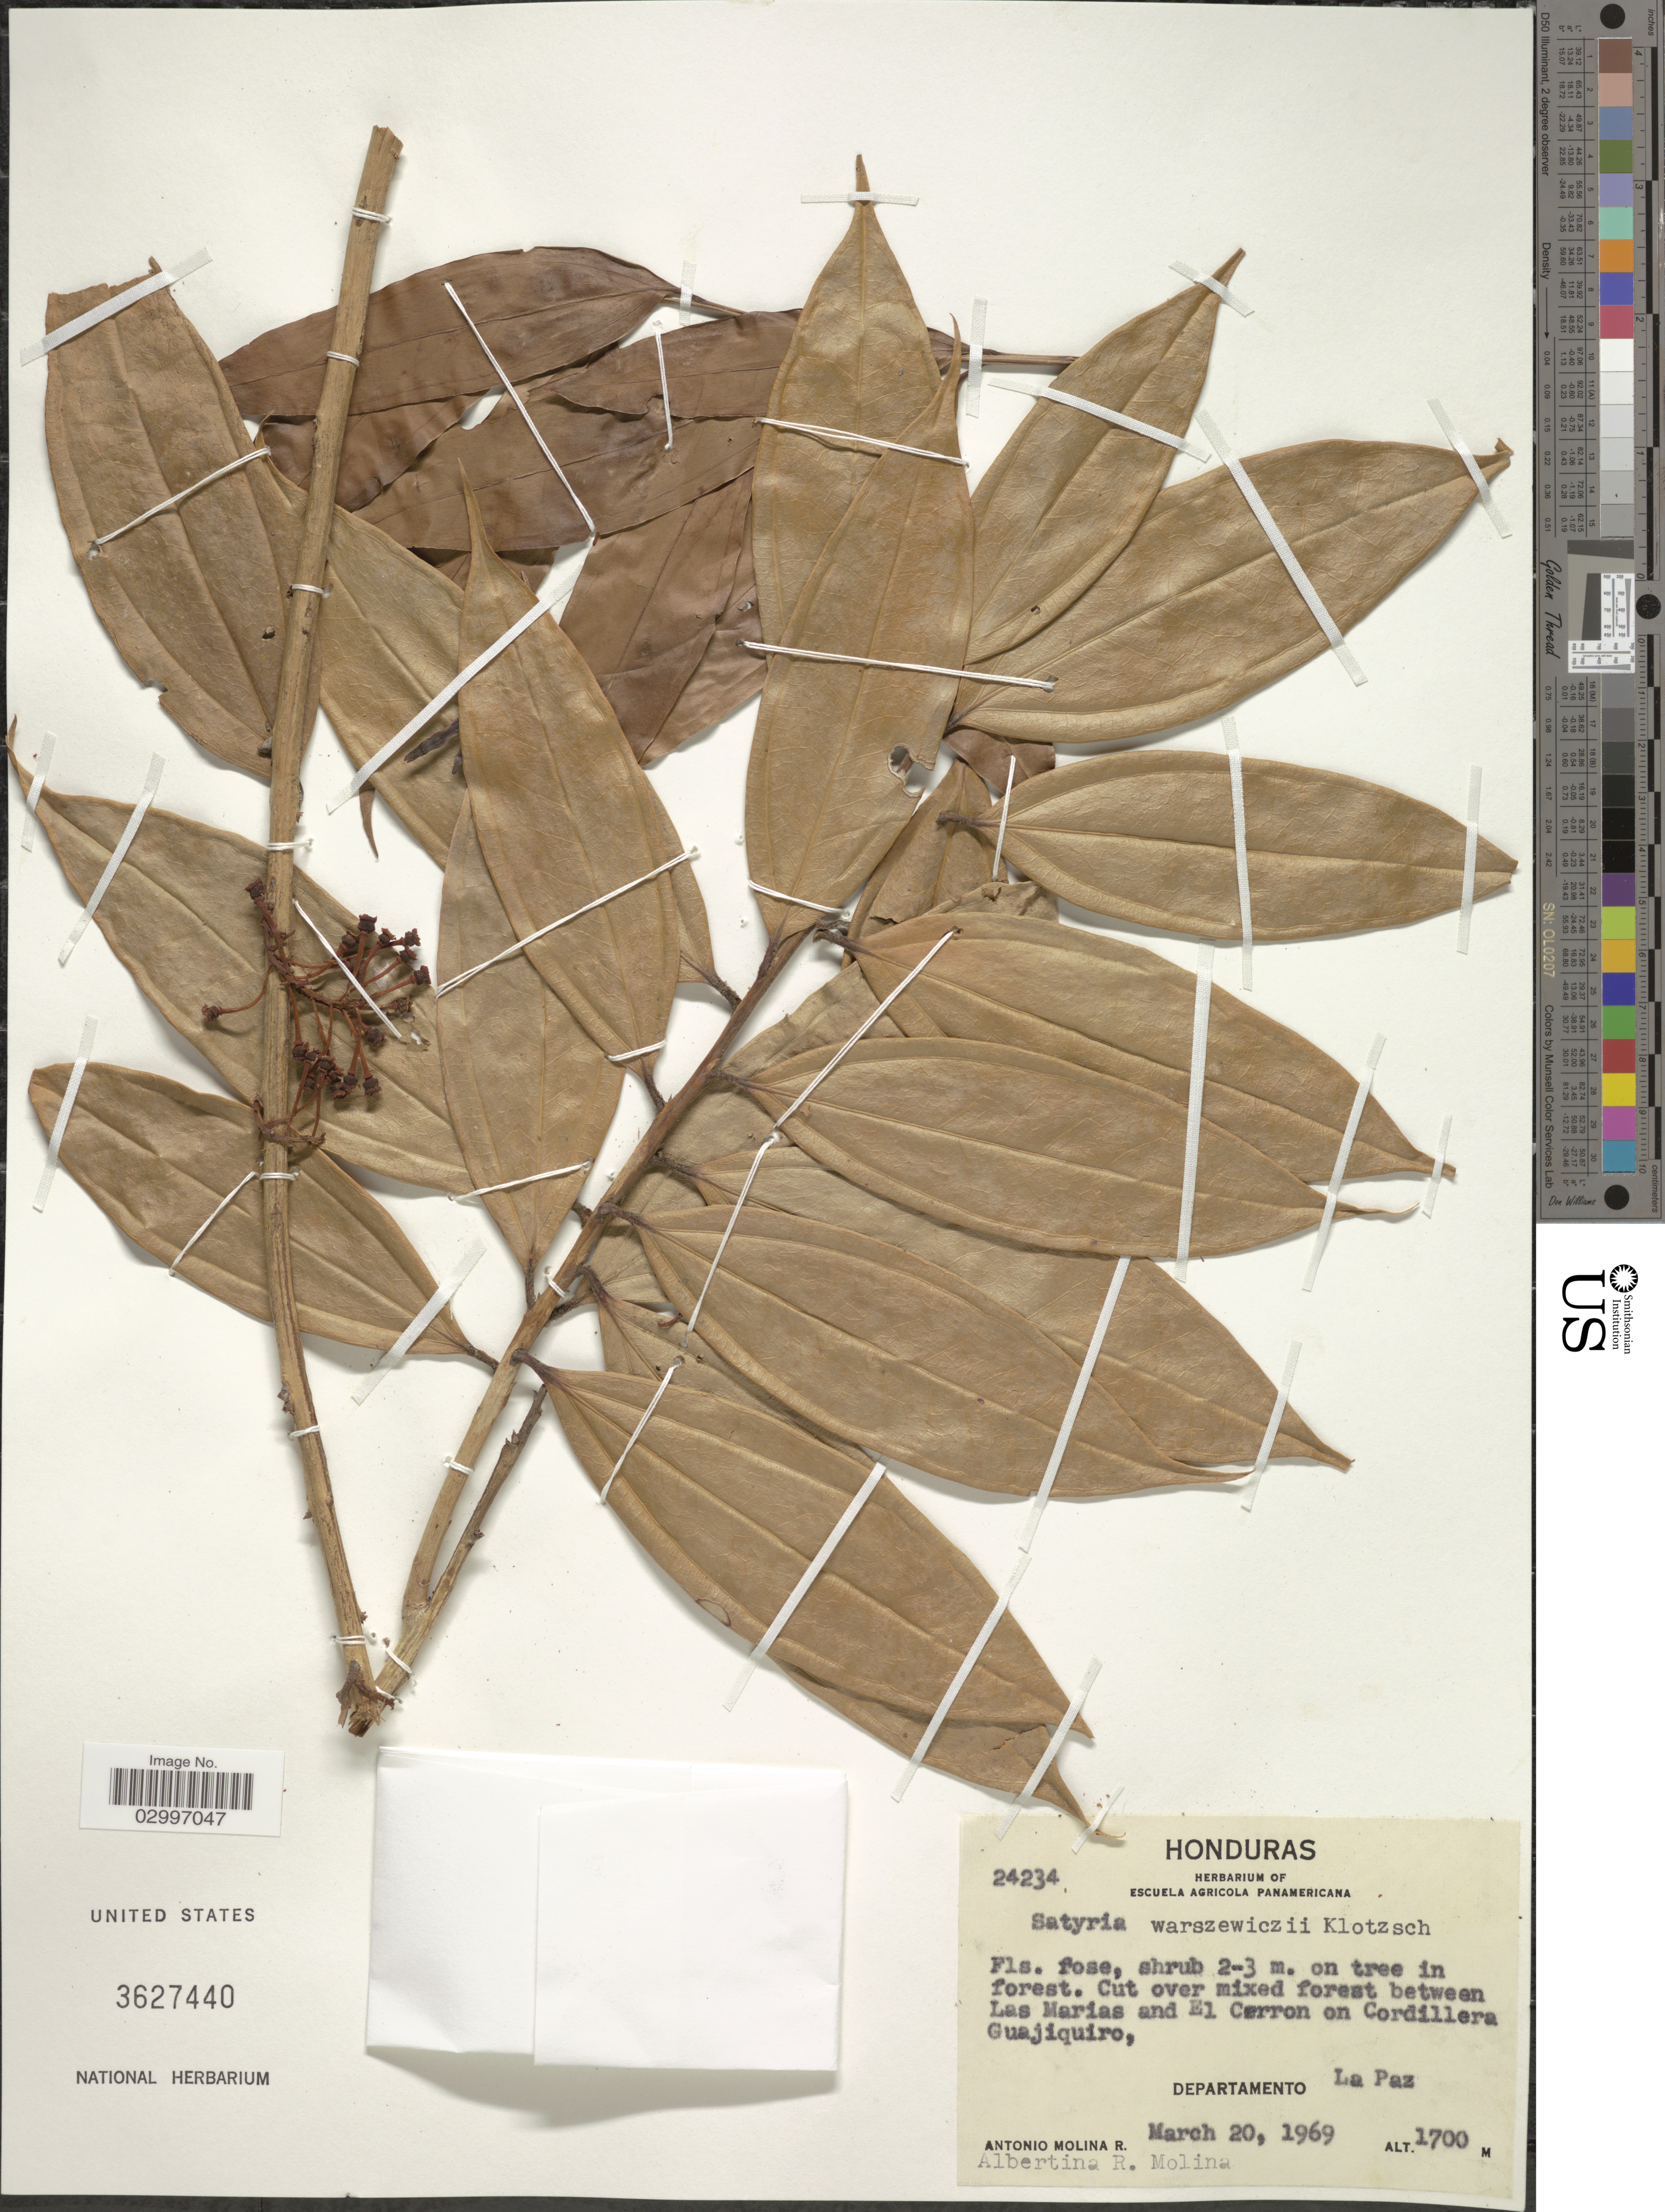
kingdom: Plantae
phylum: Tracheophyta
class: Magnoliopsida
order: Ericales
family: Ericaceae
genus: Satyria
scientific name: Satyria warszewiczii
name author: Klotzsch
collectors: A. Molina R. & A. R. Molina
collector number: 24234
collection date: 1969-03-20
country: Honduras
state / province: La Paz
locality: Cut over mixed forest between Las Marias and El Cerron on Cordillera Guajiquiro, Departamento La Paz.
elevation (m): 1700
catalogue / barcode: US 3627440